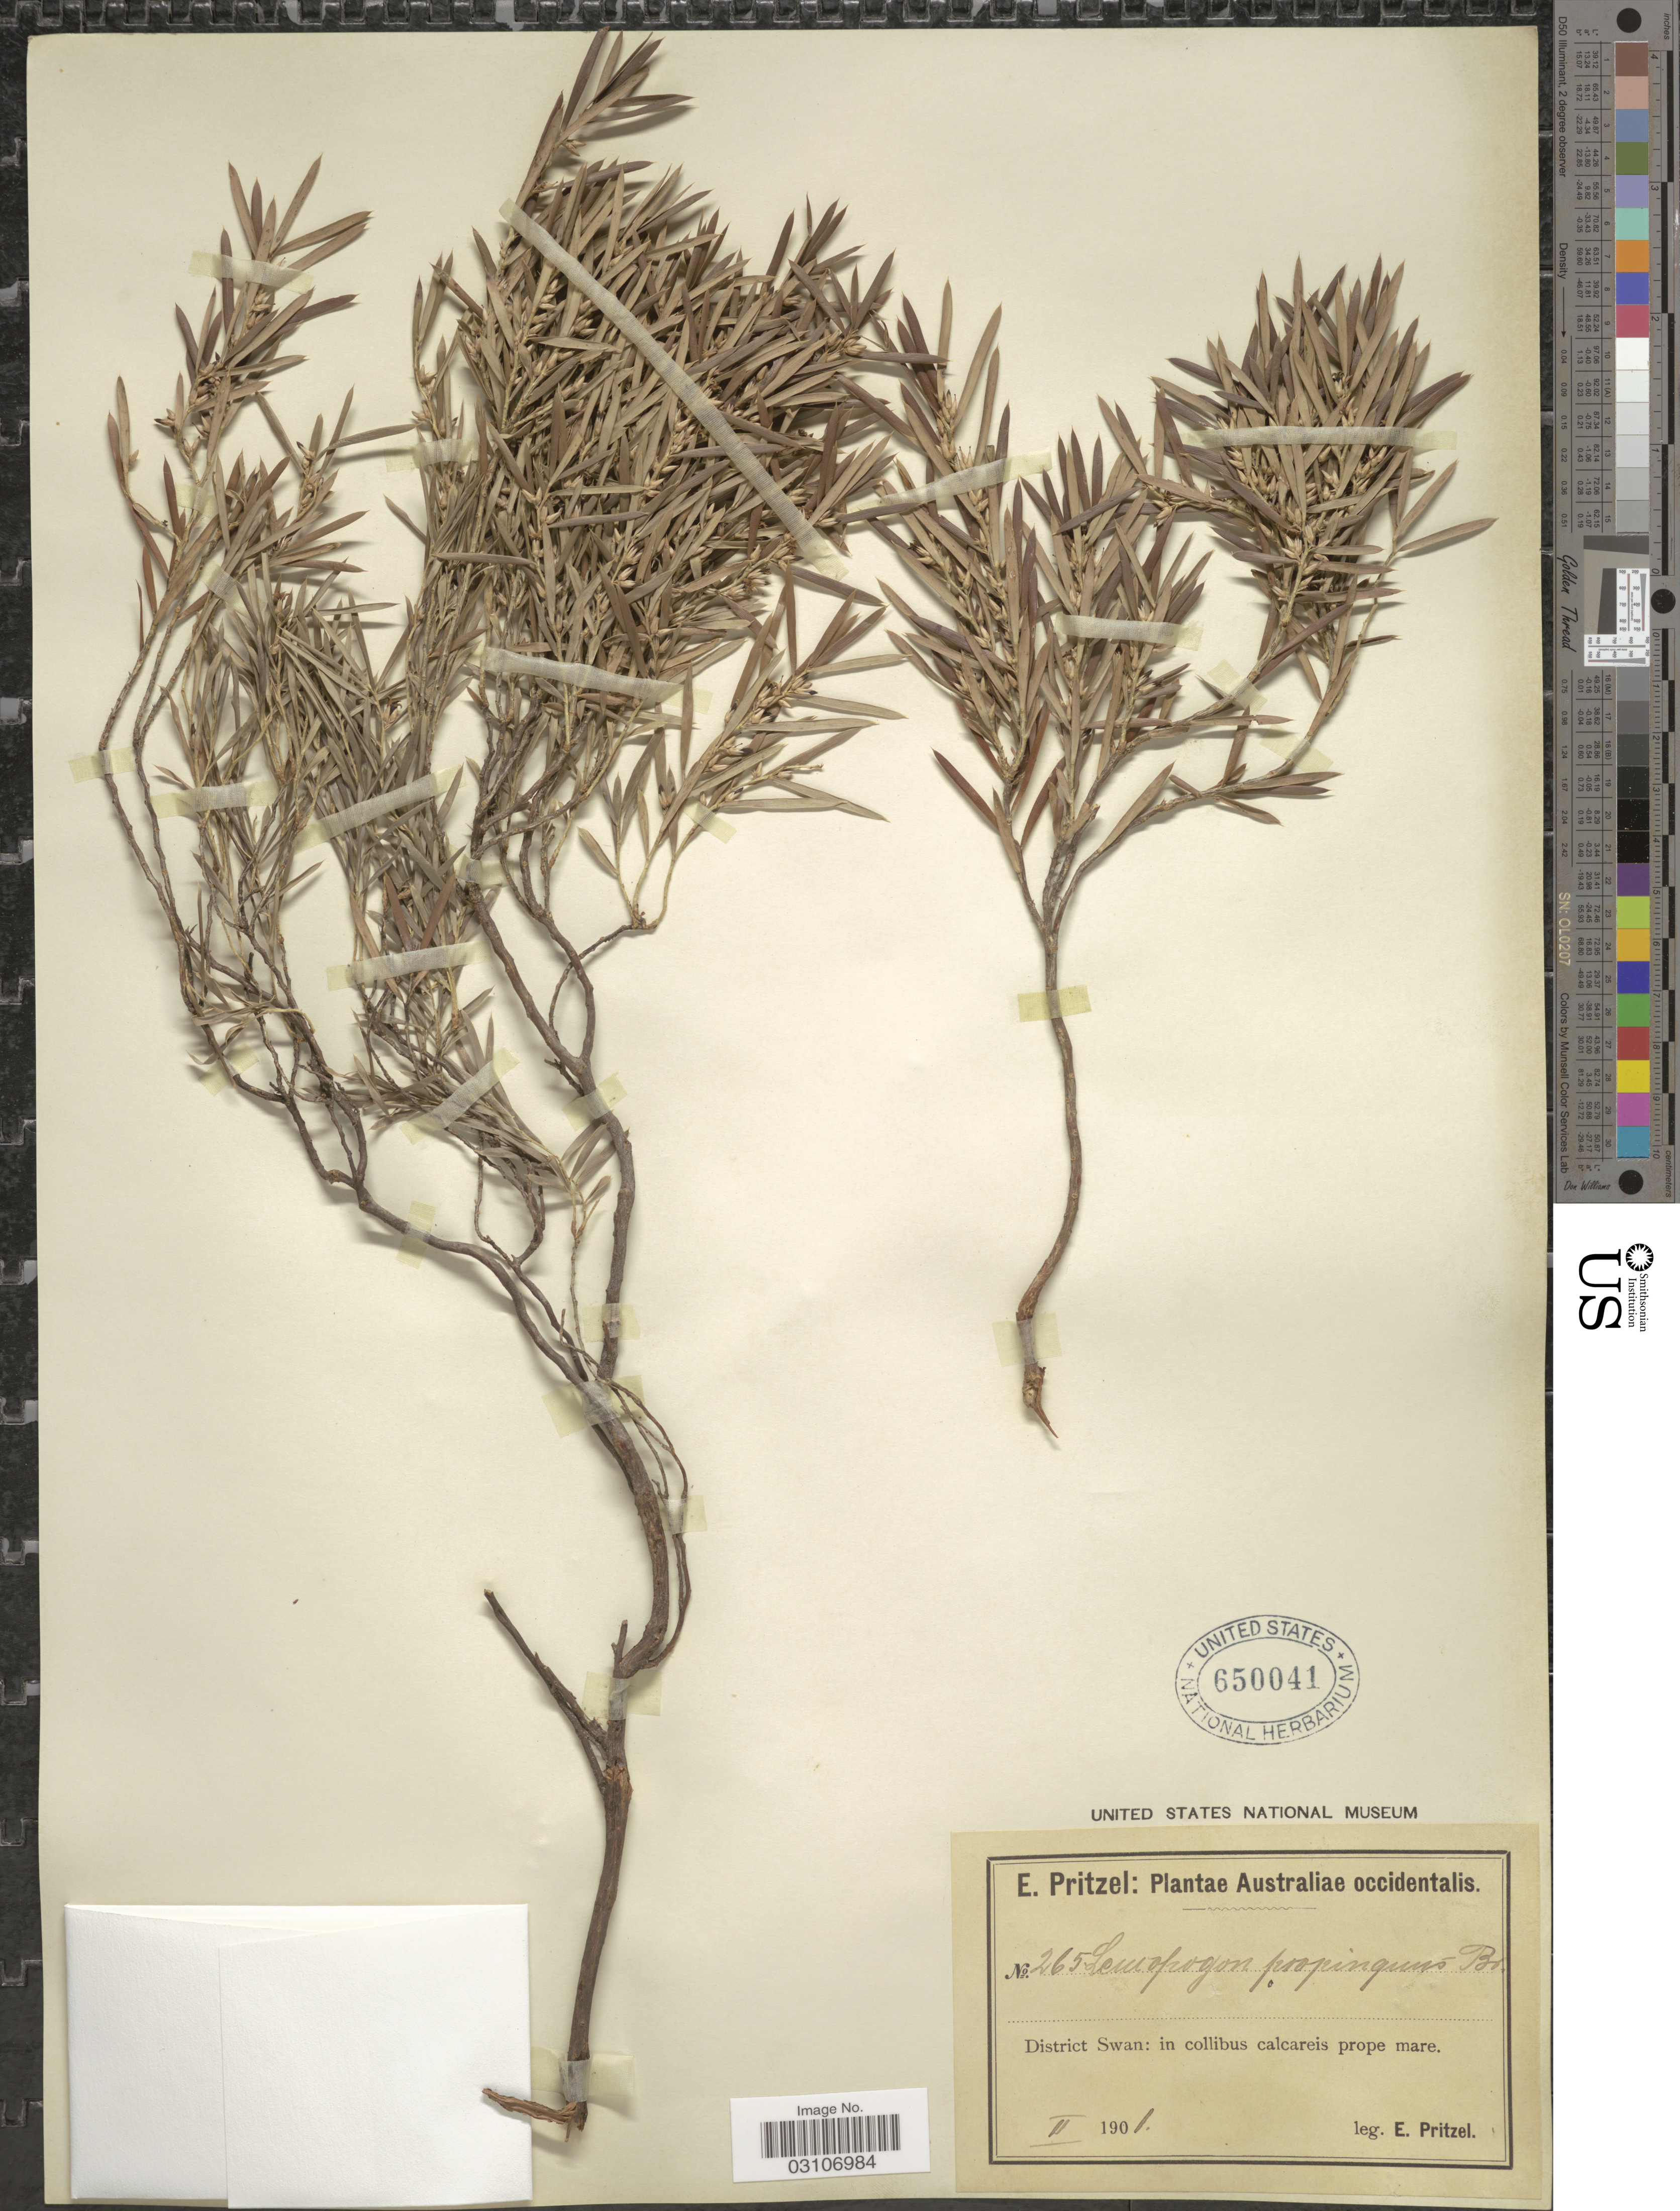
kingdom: Plantae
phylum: Tracheophyta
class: Magnoliopsida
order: Ericales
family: Ericaceae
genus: Leucopogon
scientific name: Leucopogon propinquus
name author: R. Br.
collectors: E. G. Pritzel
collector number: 265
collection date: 1901-02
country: Australia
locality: Australiae occidentalis. District Swan: in collibus calcareis prope mare.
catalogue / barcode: US 650041